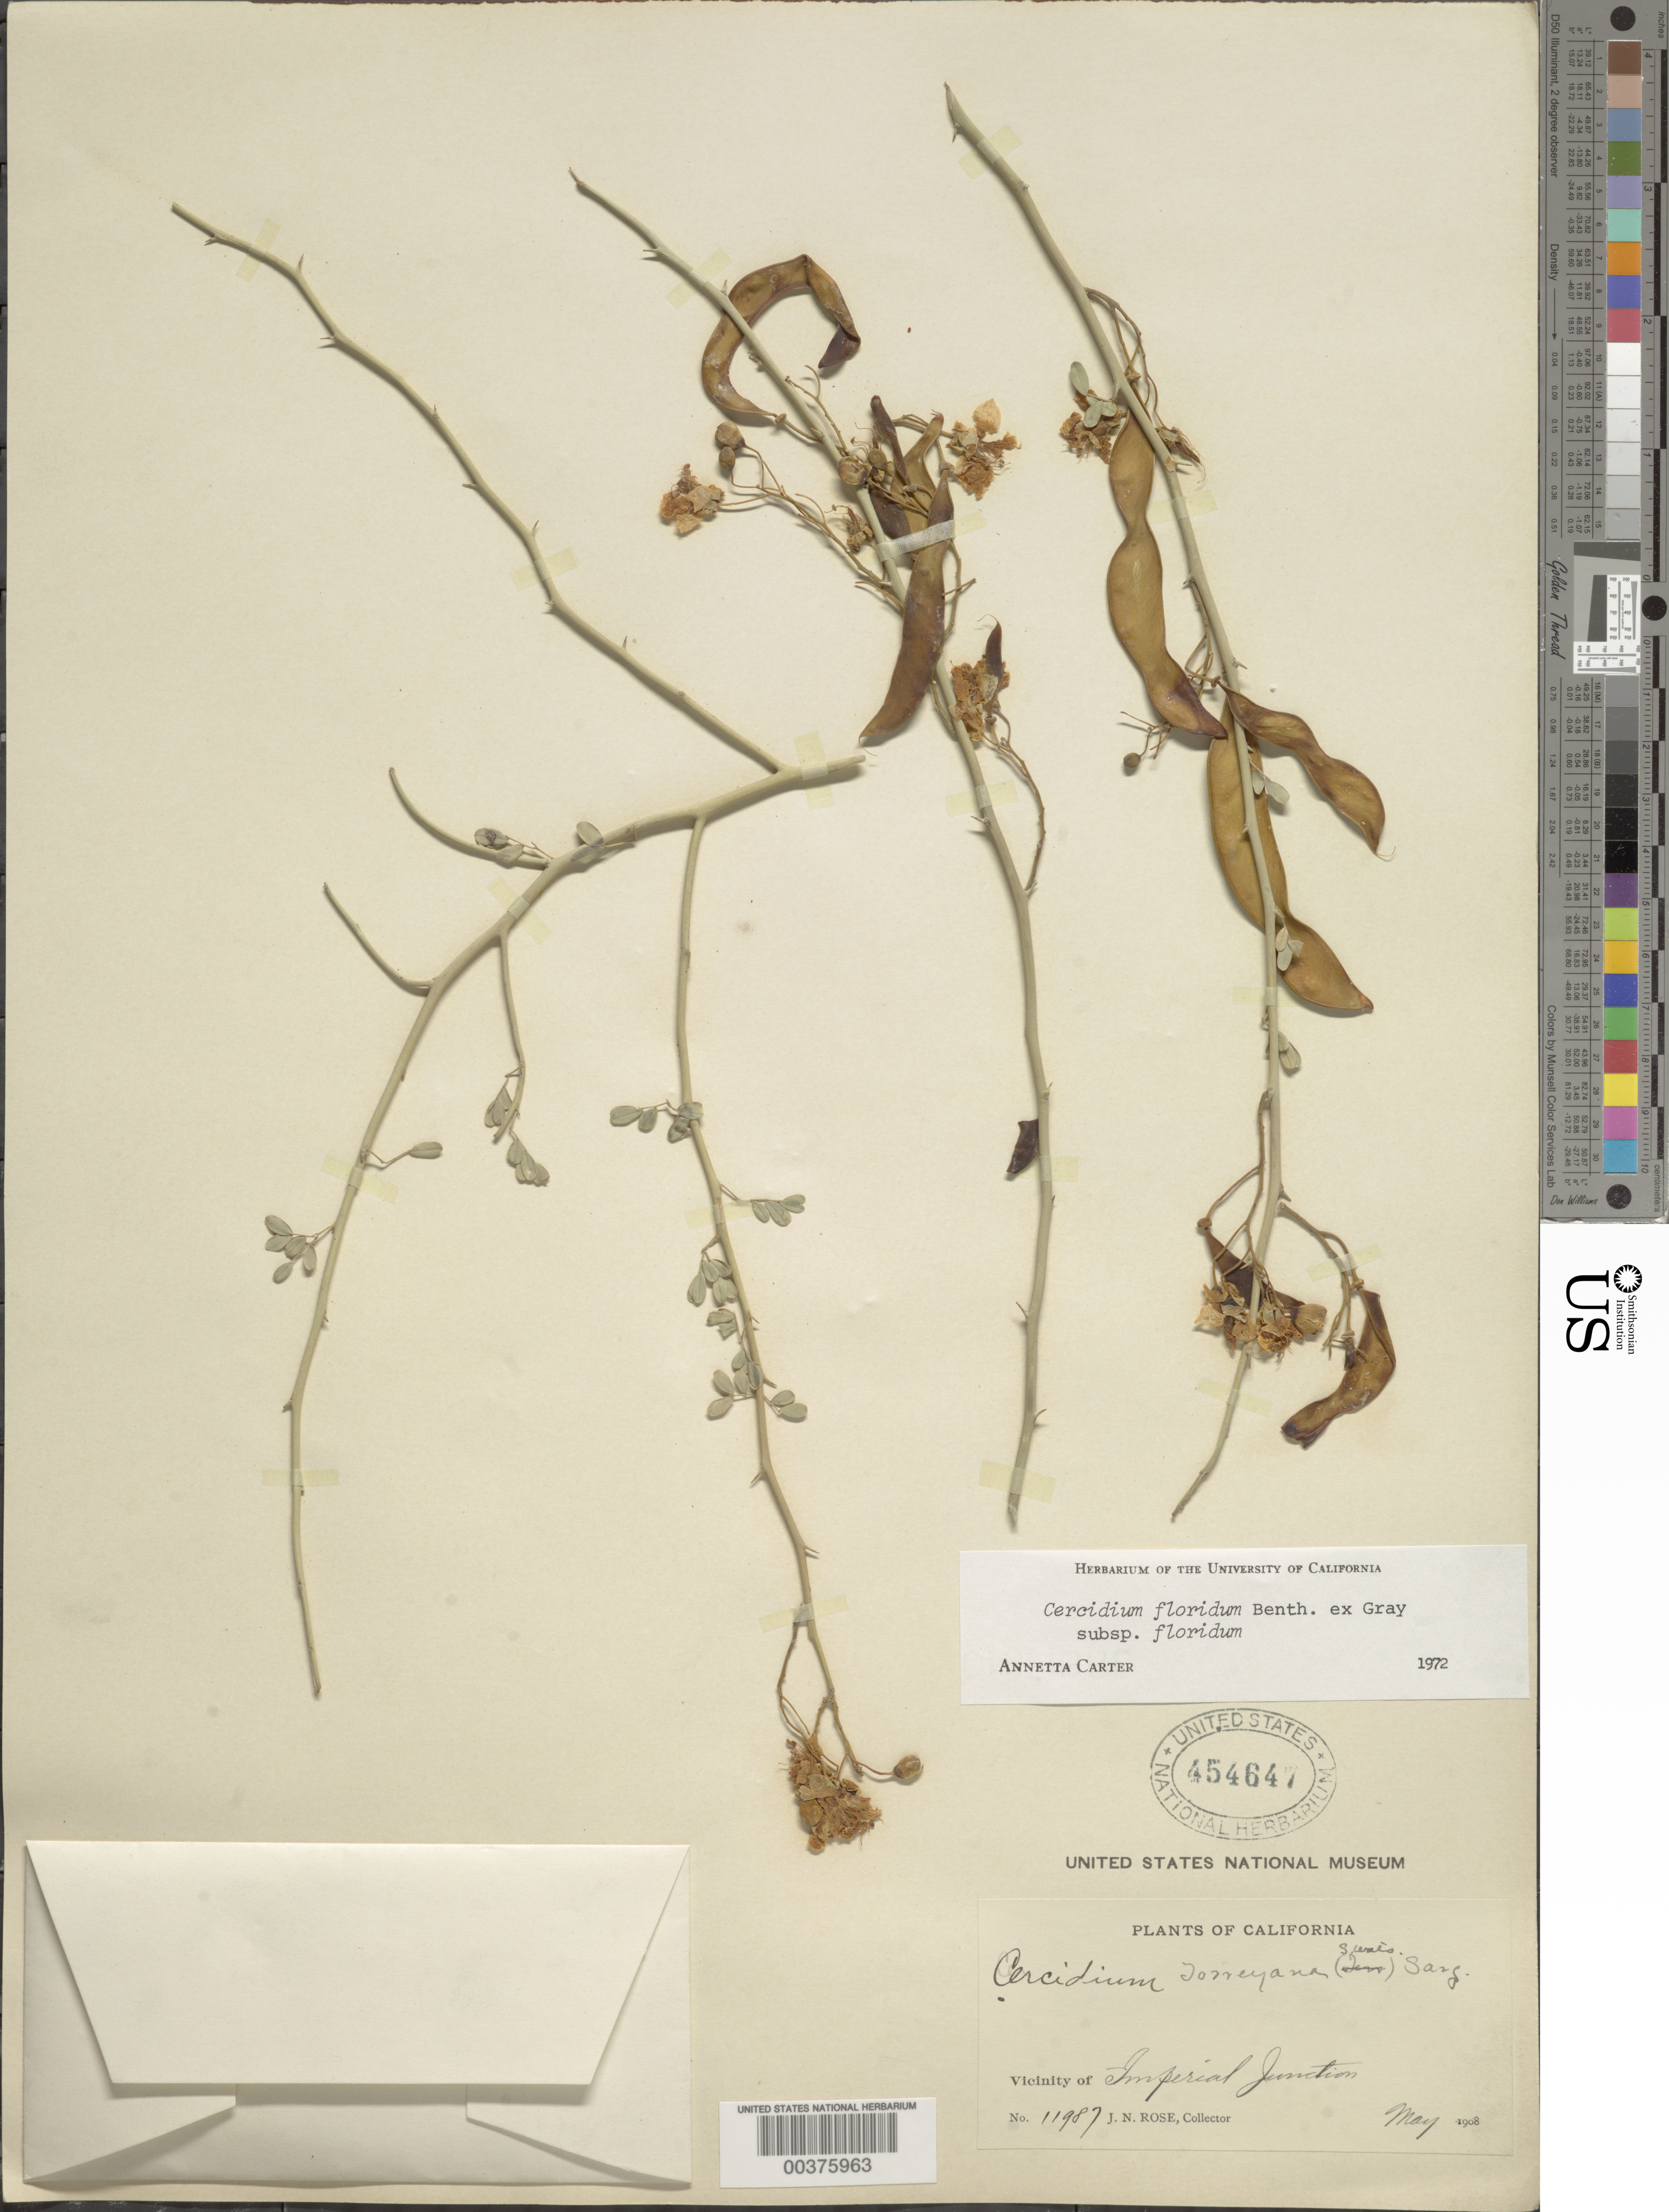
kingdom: Plantae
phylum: Tracheophyta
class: Magnoliopsida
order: Fabales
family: Fabaceae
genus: Parkinsonia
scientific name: Parkinsonia florida subsp. florida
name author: (Benth. ex A. Gray) S. Watson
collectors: J. N. Rose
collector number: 11987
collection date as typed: May 1908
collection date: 1908-05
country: United States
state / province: California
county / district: Imperial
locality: Vicinity of imperial junction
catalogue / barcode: US 454647